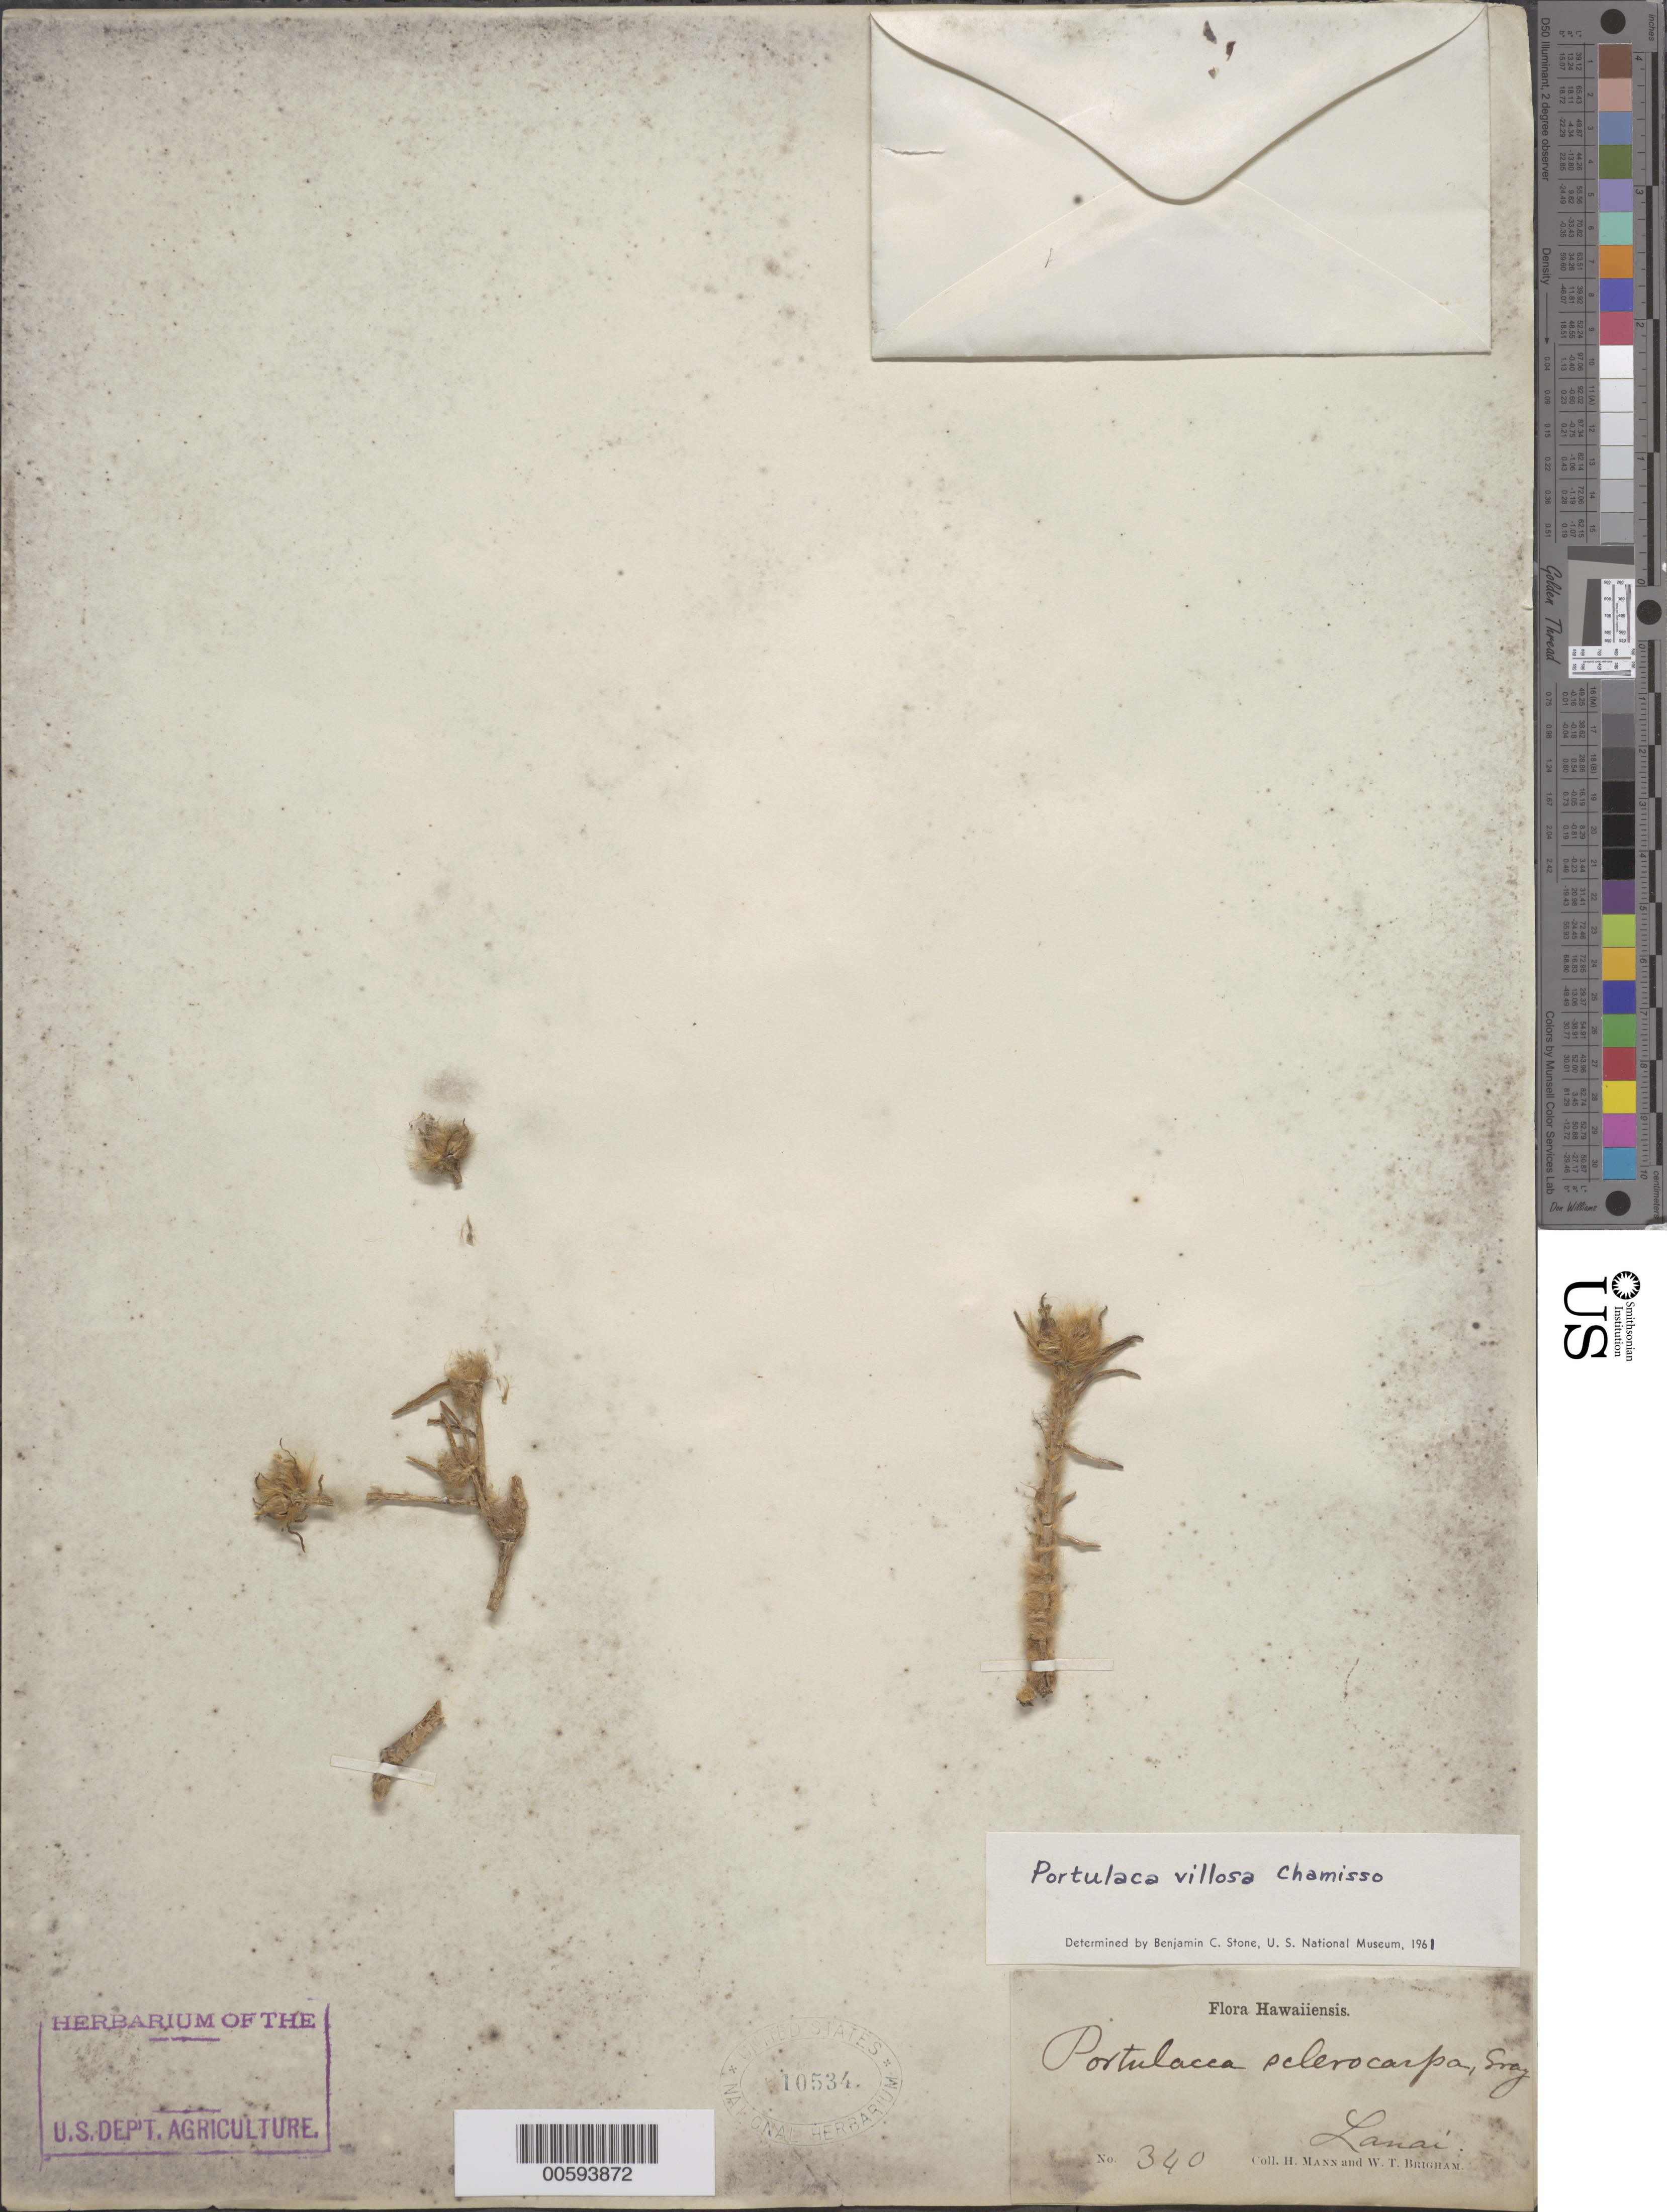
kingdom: Plantae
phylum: Tracheophyta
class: Magnoliopsida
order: Caryophyllales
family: Portulacaceae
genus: Portulaca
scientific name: Portulaca villosa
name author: Cham.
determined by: Stone, Benjamin C.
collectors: H. Mann & W. T. Brigham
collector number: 340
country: United States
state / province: Hawaii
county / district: Maui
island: Lana'i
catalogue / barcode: US 10534